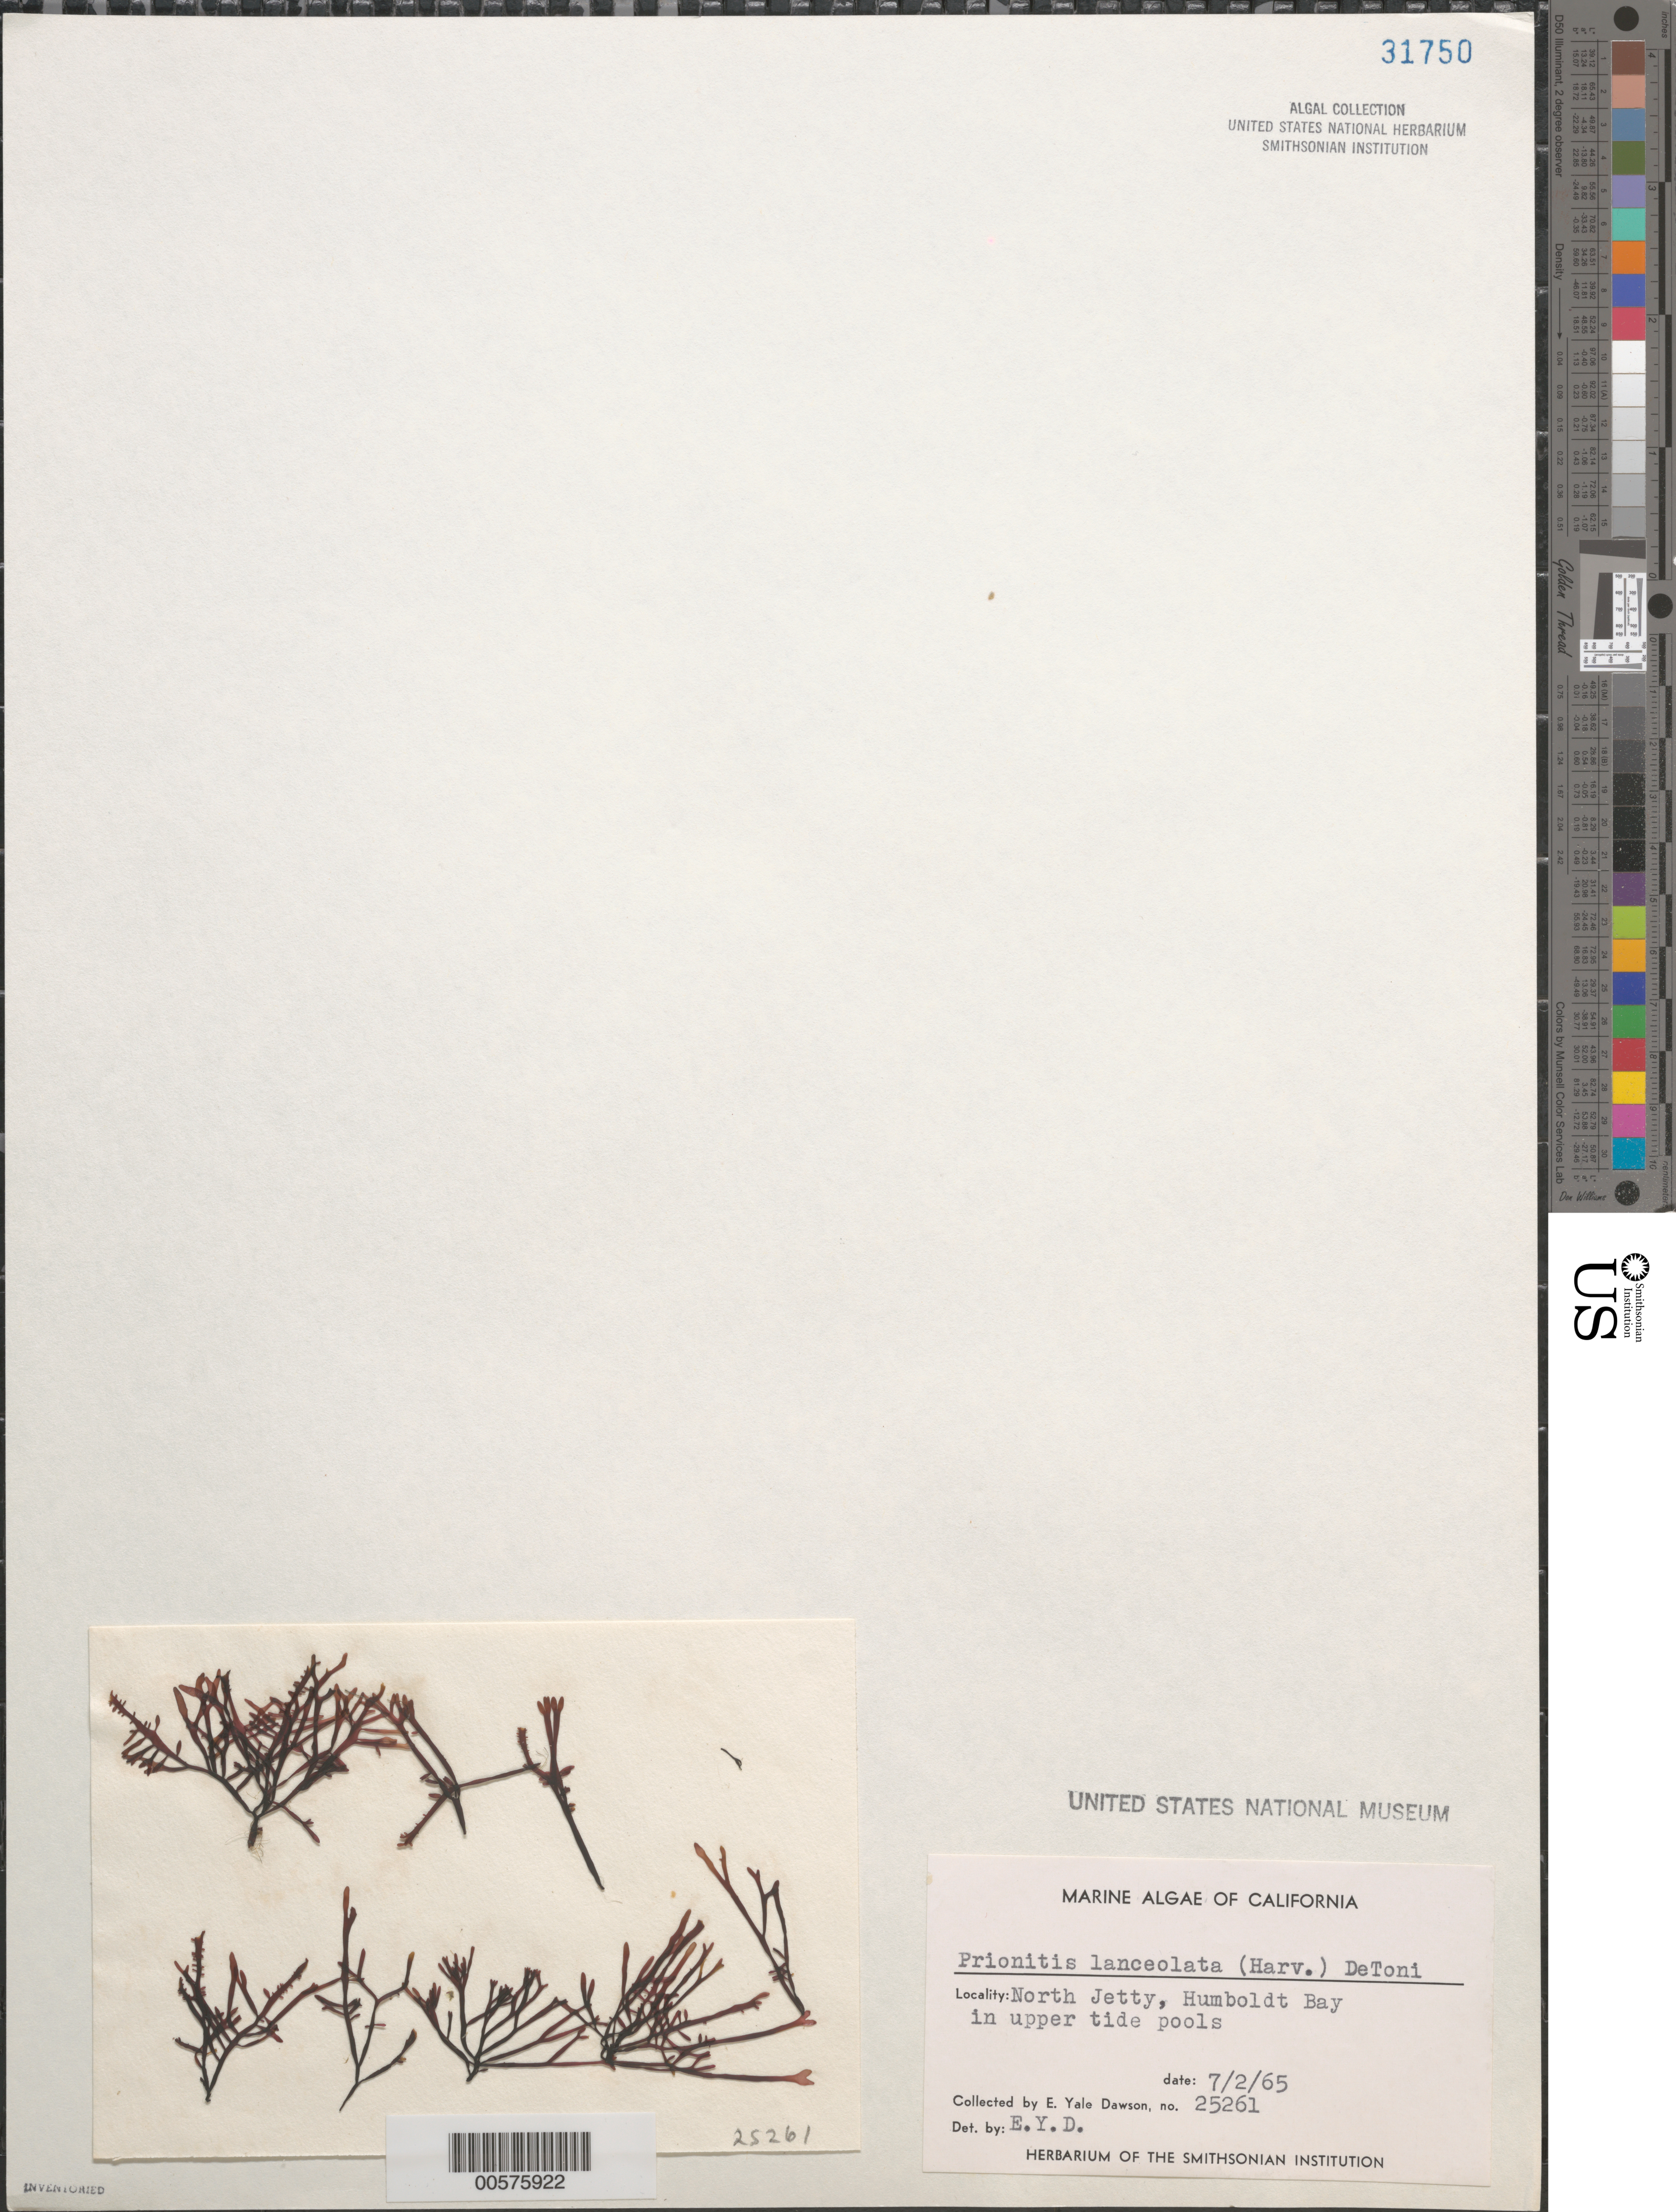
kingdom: Plantae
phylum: Rhodophyta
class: Florideophyceae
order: Cryptonemiales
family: Cryptonemiaceae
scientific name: Prionitis lanceolata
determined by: Dawson, E. Y.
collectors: E. Y. Dawson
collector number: EYD 25261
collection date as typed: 02 Jul 1965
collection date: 1965-07-02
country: United States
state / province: California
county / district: Humboldt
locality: Humboldt Bay, North Jetty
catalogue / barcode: US 31750